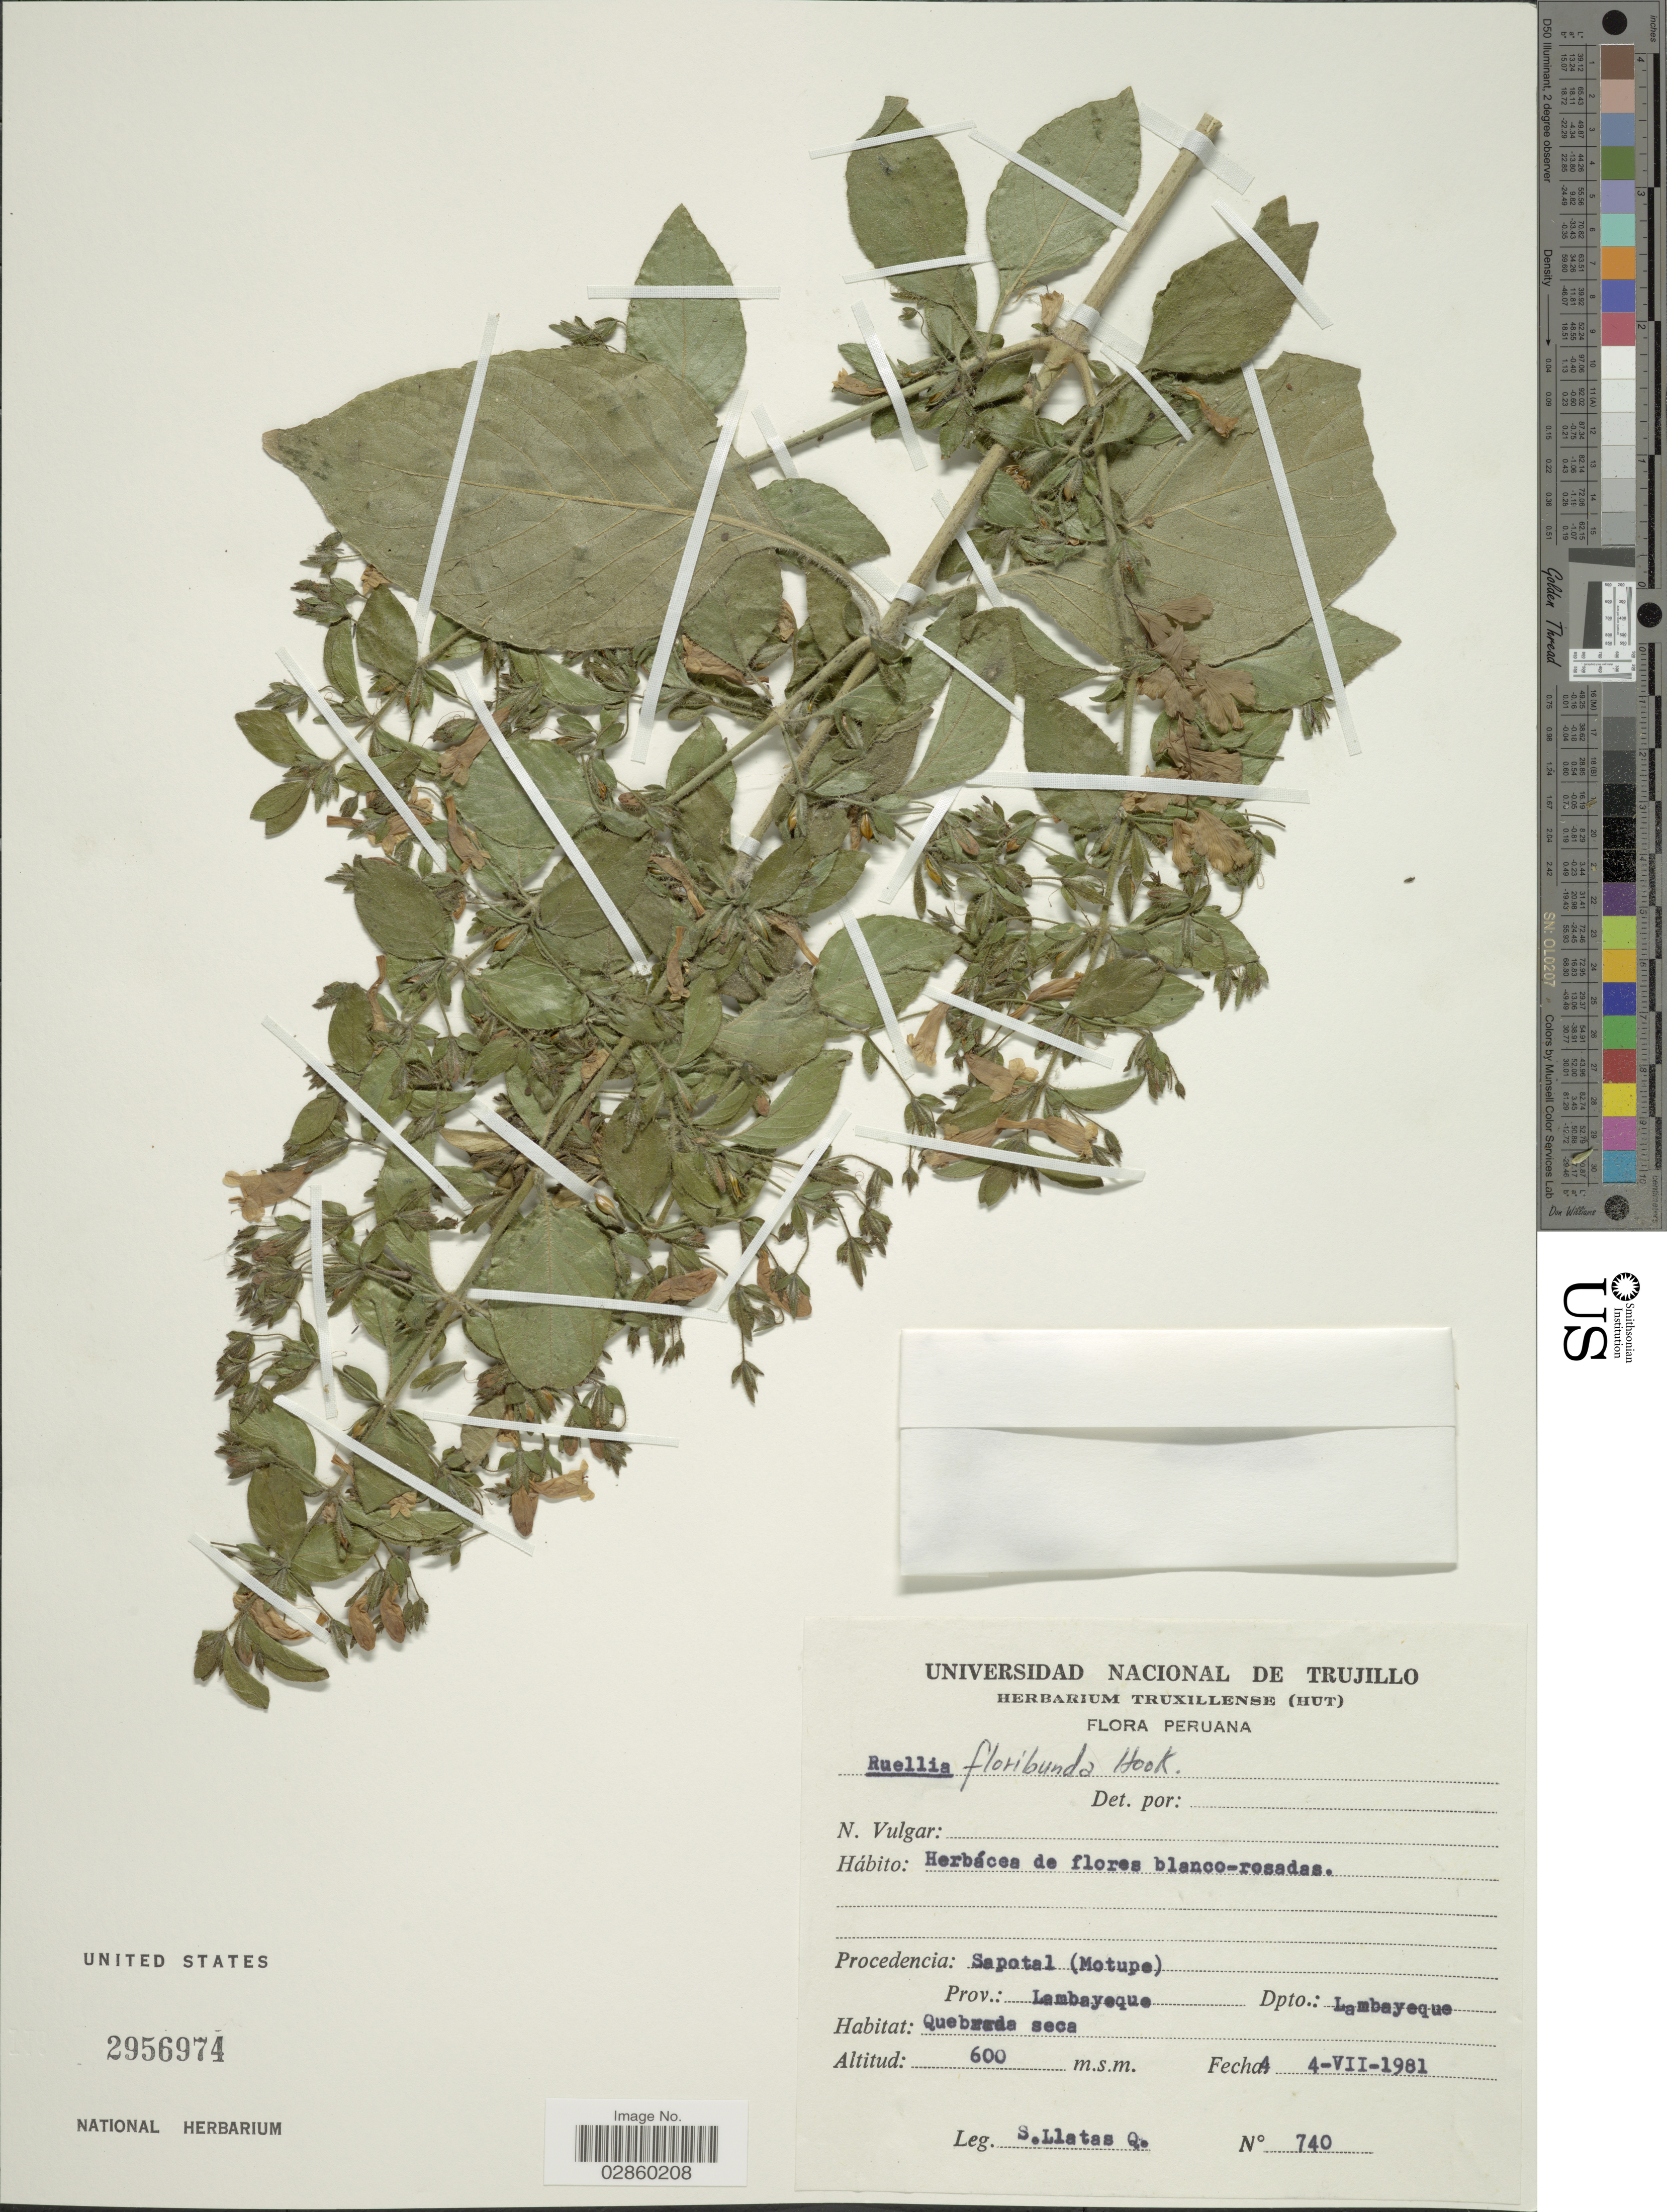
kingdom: Plantae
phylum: Tracheophyta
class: Magnoliopsida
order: Lamiales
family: Acanthaceae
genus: Ruellia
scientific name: Ruellia floribunda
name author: Hook.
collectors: S. Llatas Quiroz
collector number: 740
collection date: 1981-07-04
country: Peru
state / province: Lambayeque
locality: Procedencia Sapotal (Motupe), Prov. Lamayeque, Dpto. Lambayeque.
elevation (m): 600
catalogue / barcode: US 2956974